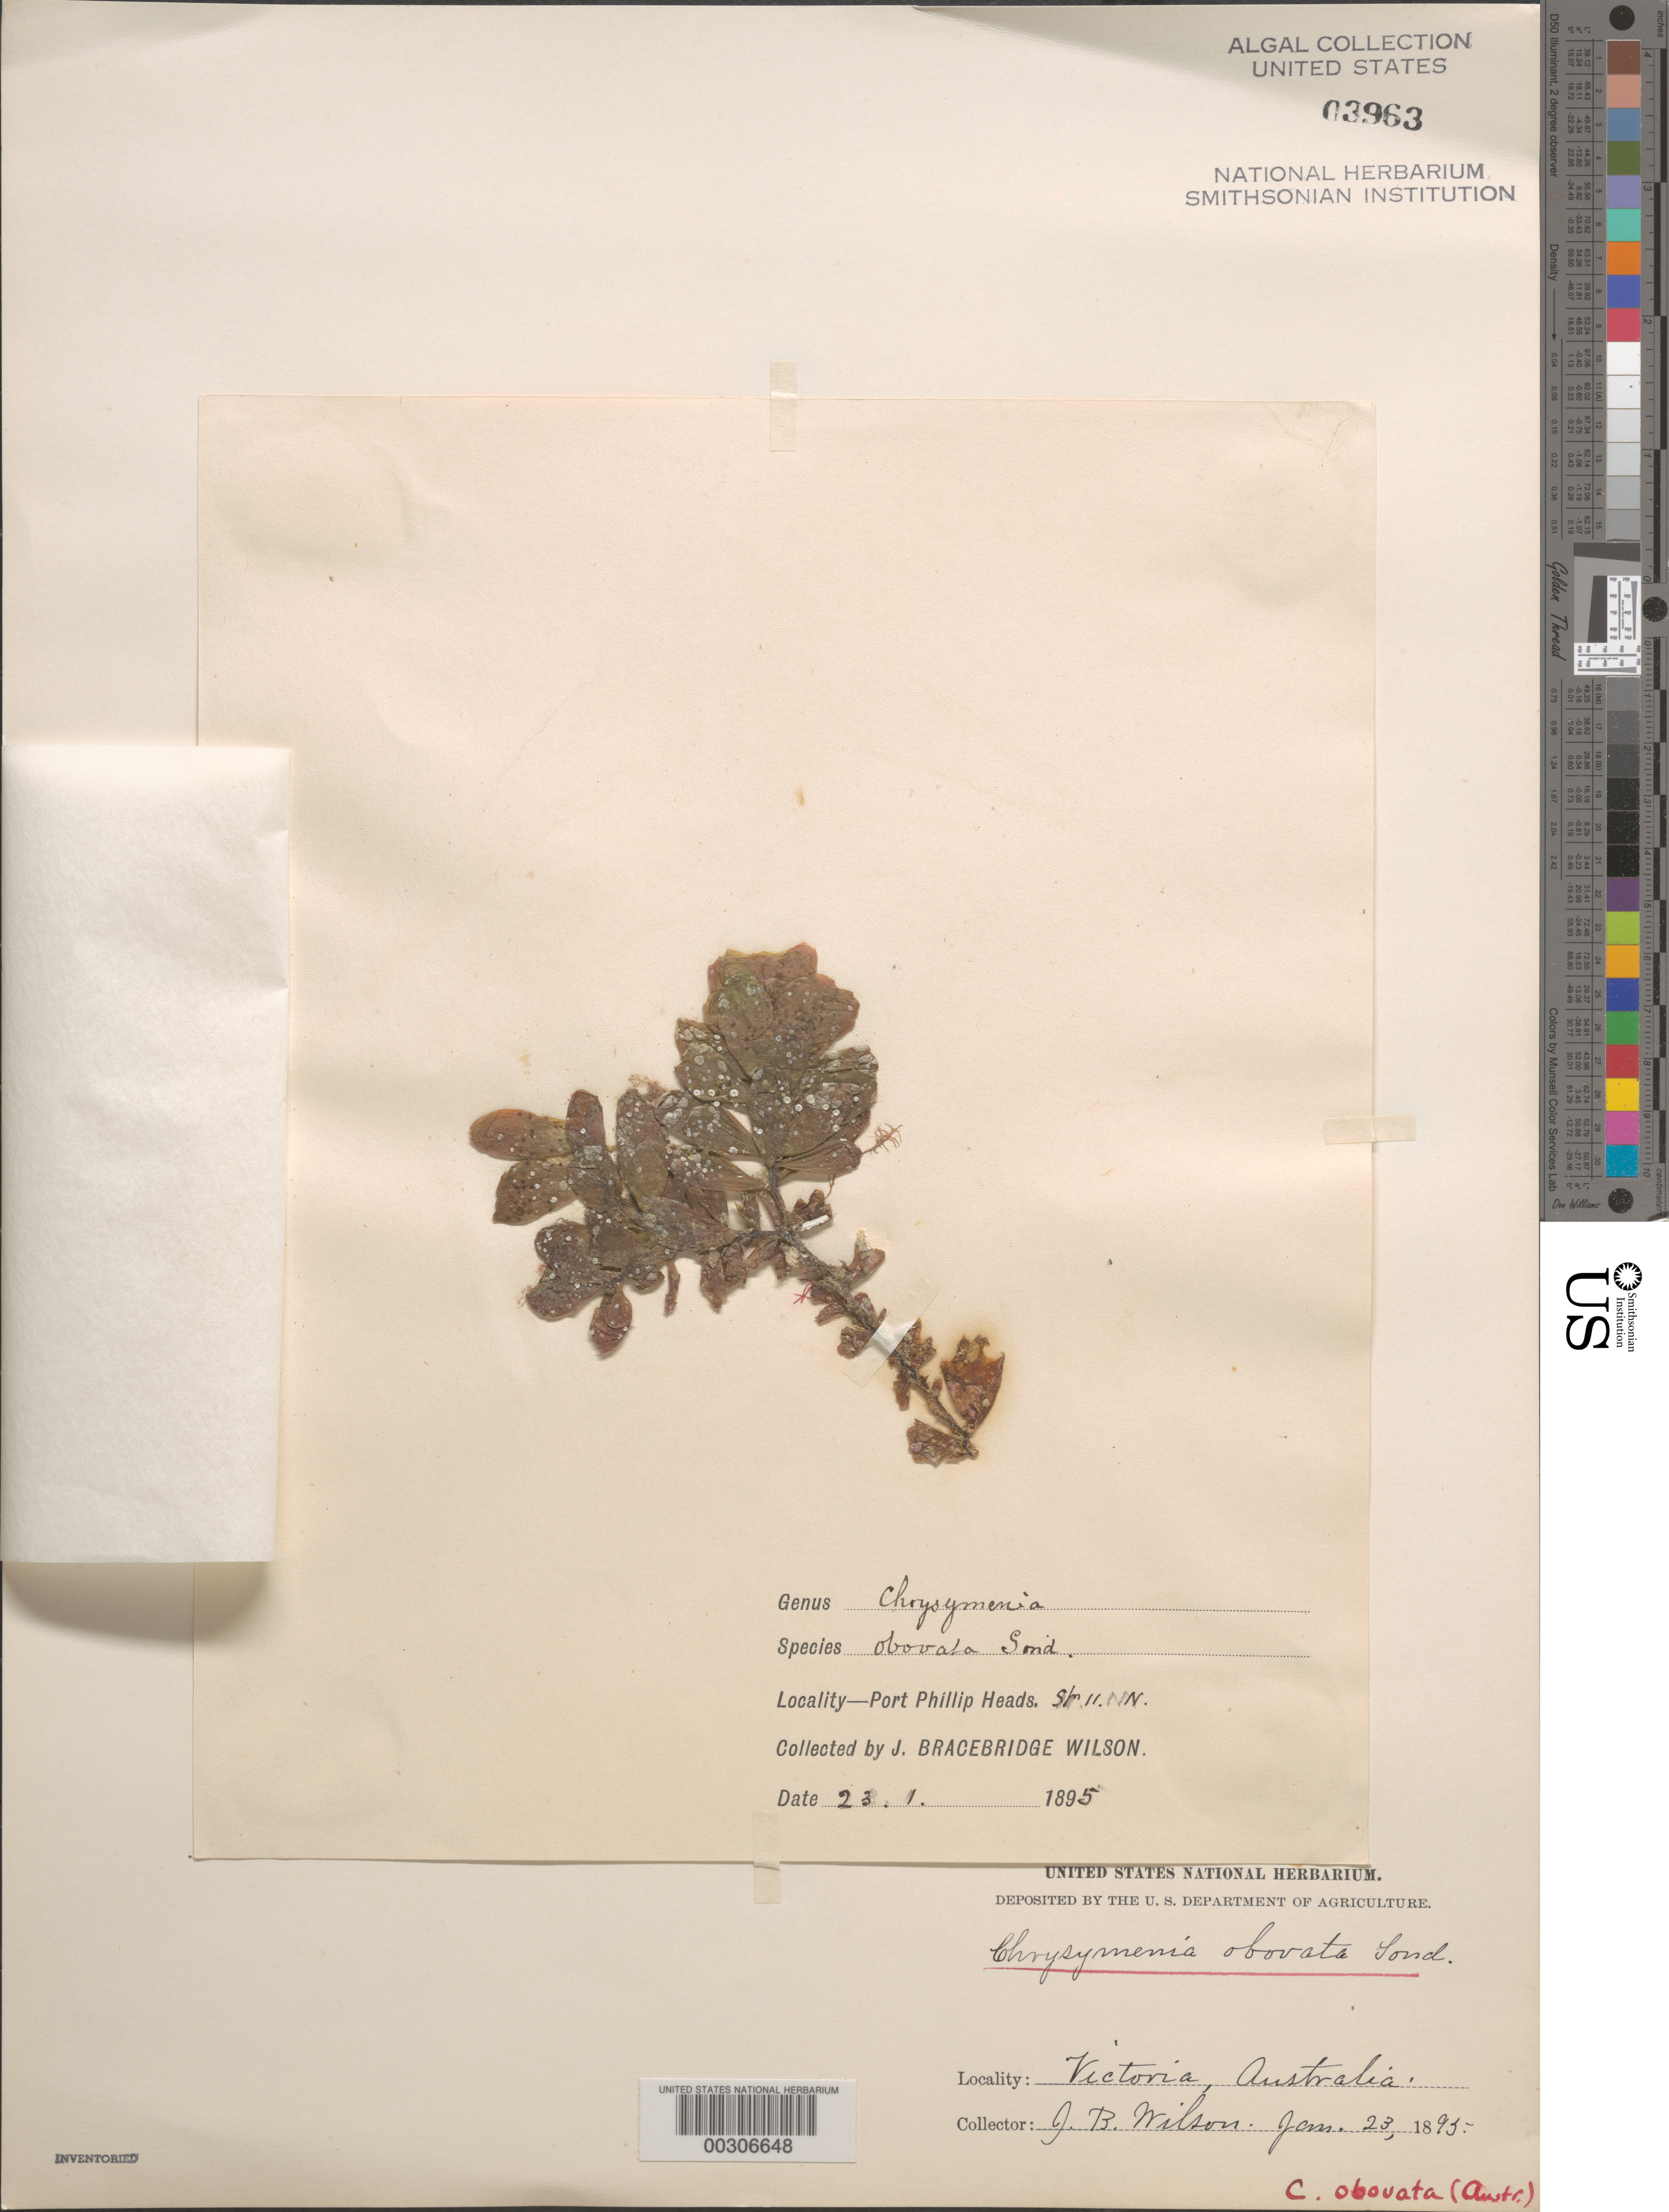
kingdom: Plantae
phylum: Rhodophyta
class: Florideophyceae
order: Gigartinales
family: Acrotylaceae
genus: Claviclonium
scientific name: Claviclonium ovatum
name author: (J.V.Lamouroux) G.T.Kraft & Min-Thein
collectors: J. B. Wilson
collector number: Station 11 N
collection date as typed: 23 Jan 1895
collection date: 1895-01-23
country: Australia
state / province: Victoria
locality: Port Phillip Heads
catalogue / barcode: US 3963